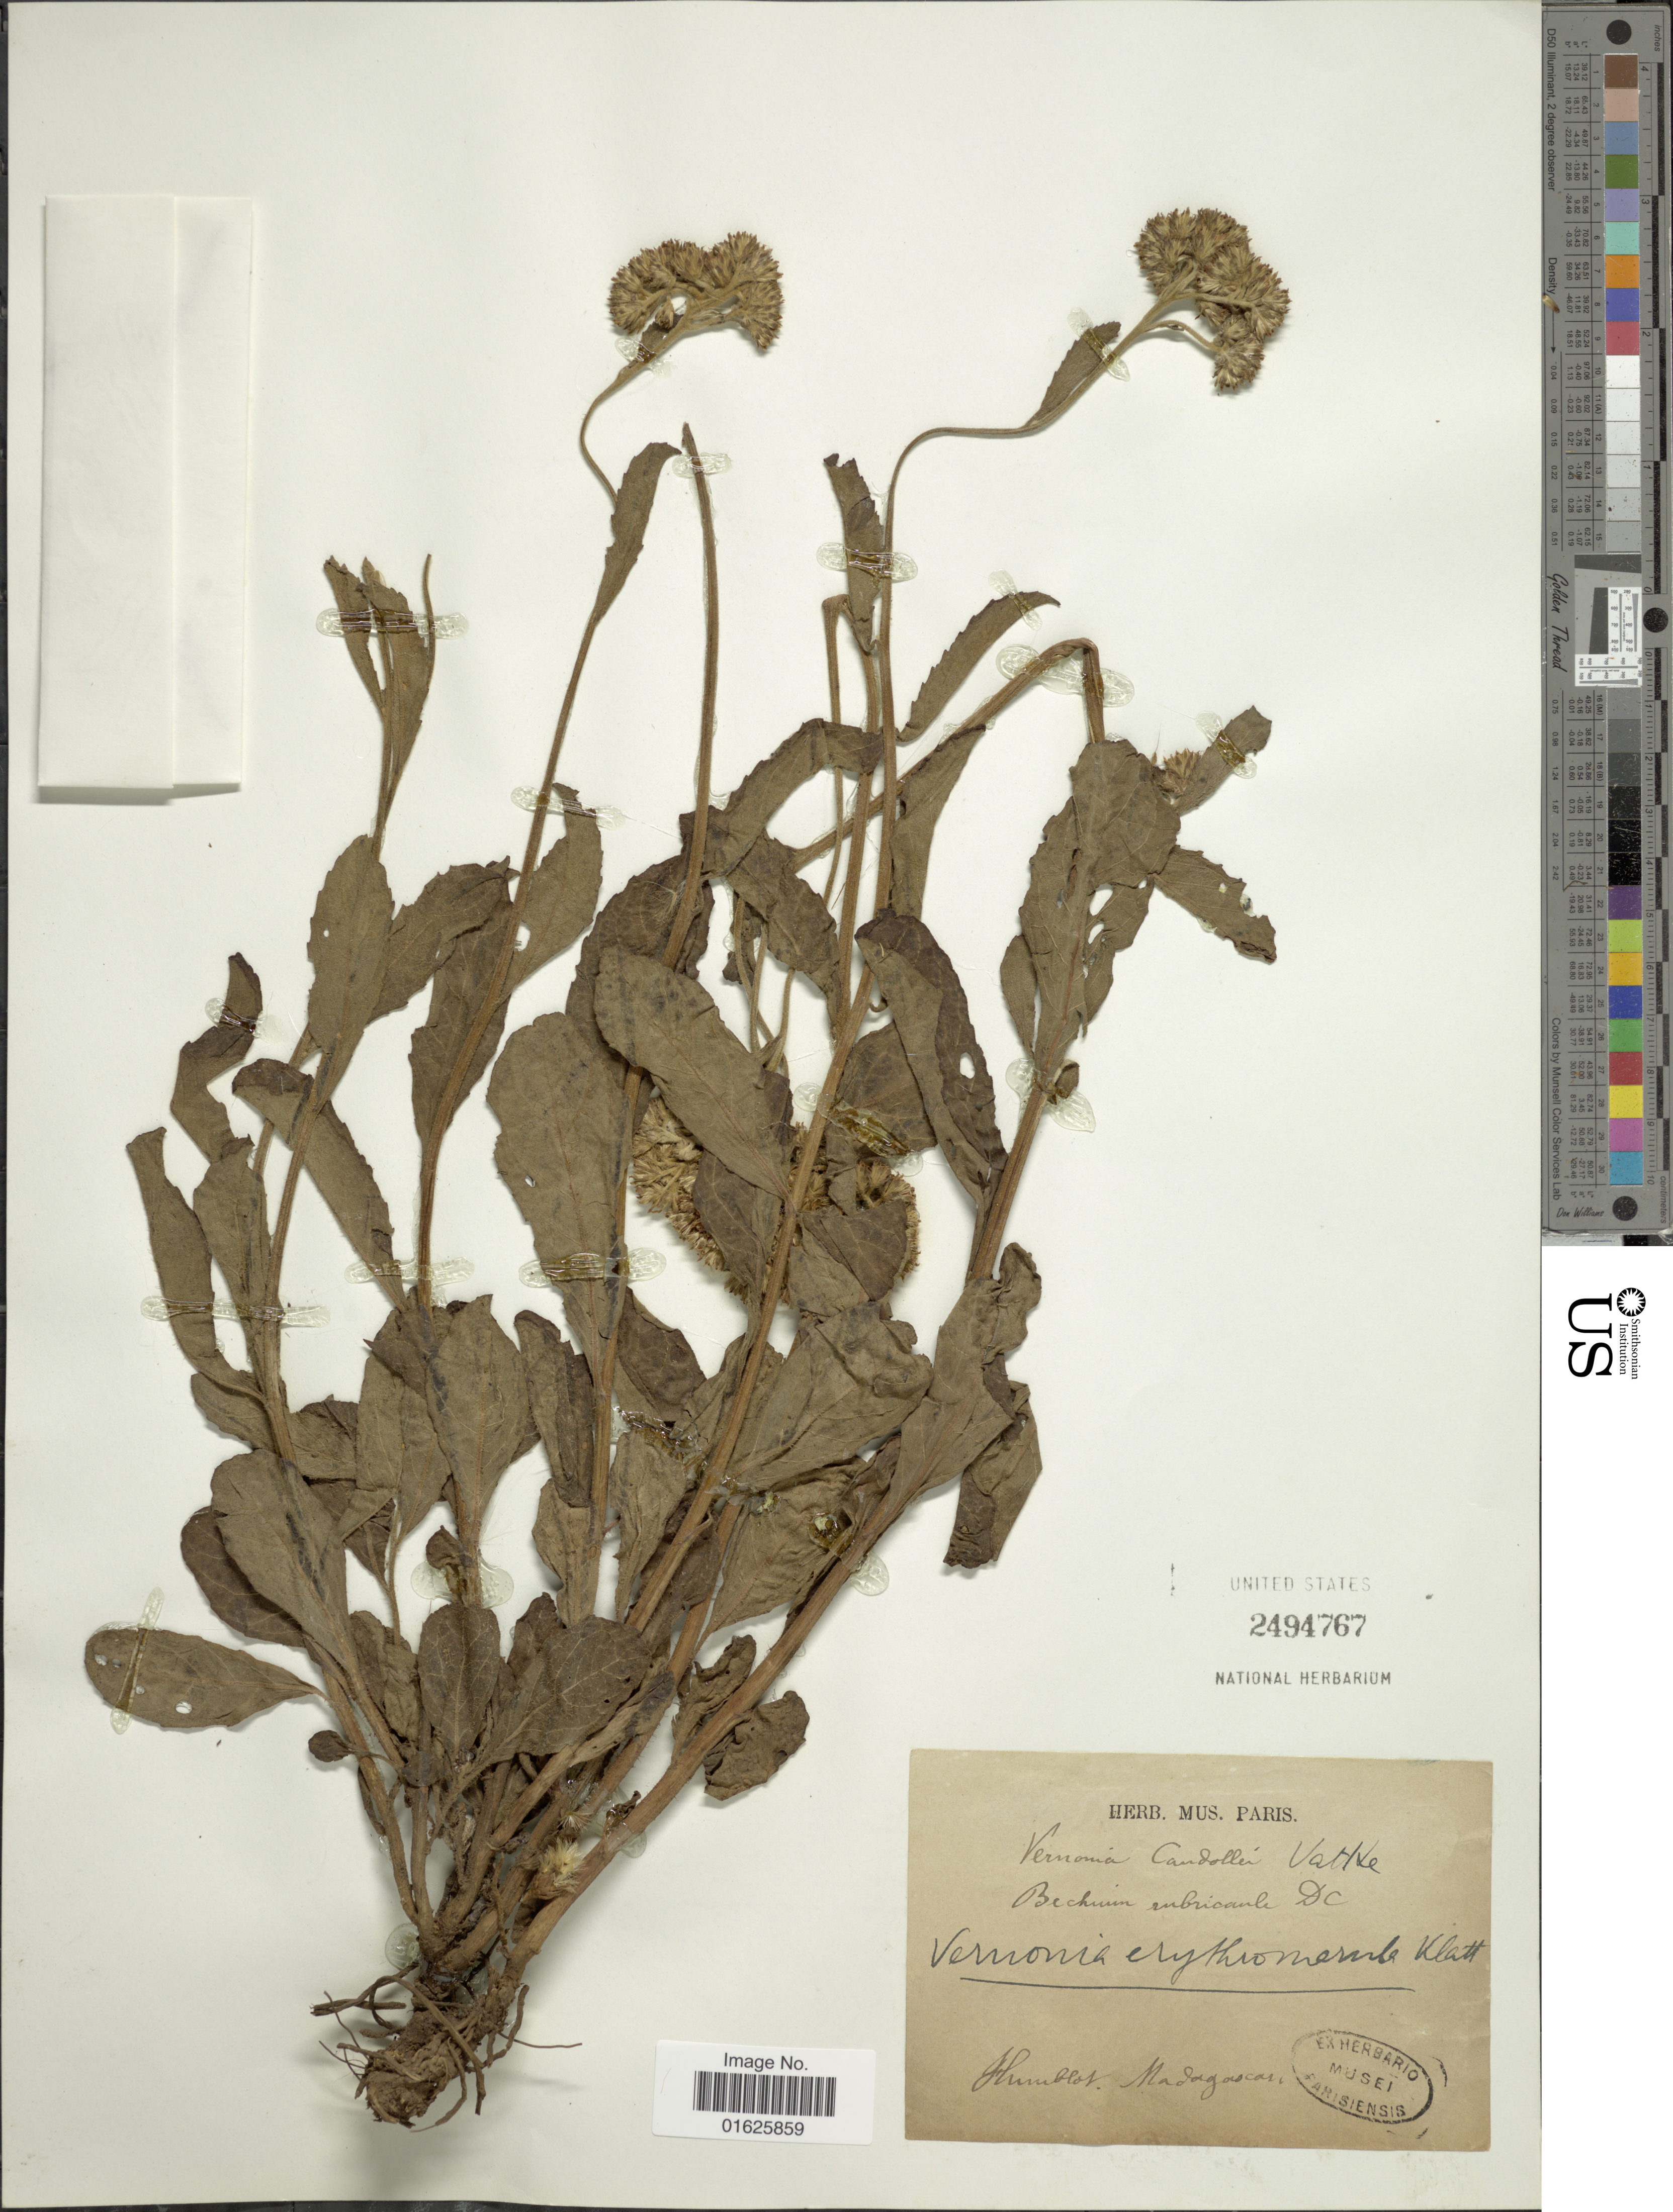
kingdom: Plantae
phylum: Tracheophyta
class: Magnoliopsida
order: Asterales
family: Asteraceae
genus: Vernonia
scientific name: Vernonia erythromarula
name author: Klatt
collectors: -. Humboldt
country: Madagascar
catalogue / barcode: US 2494767